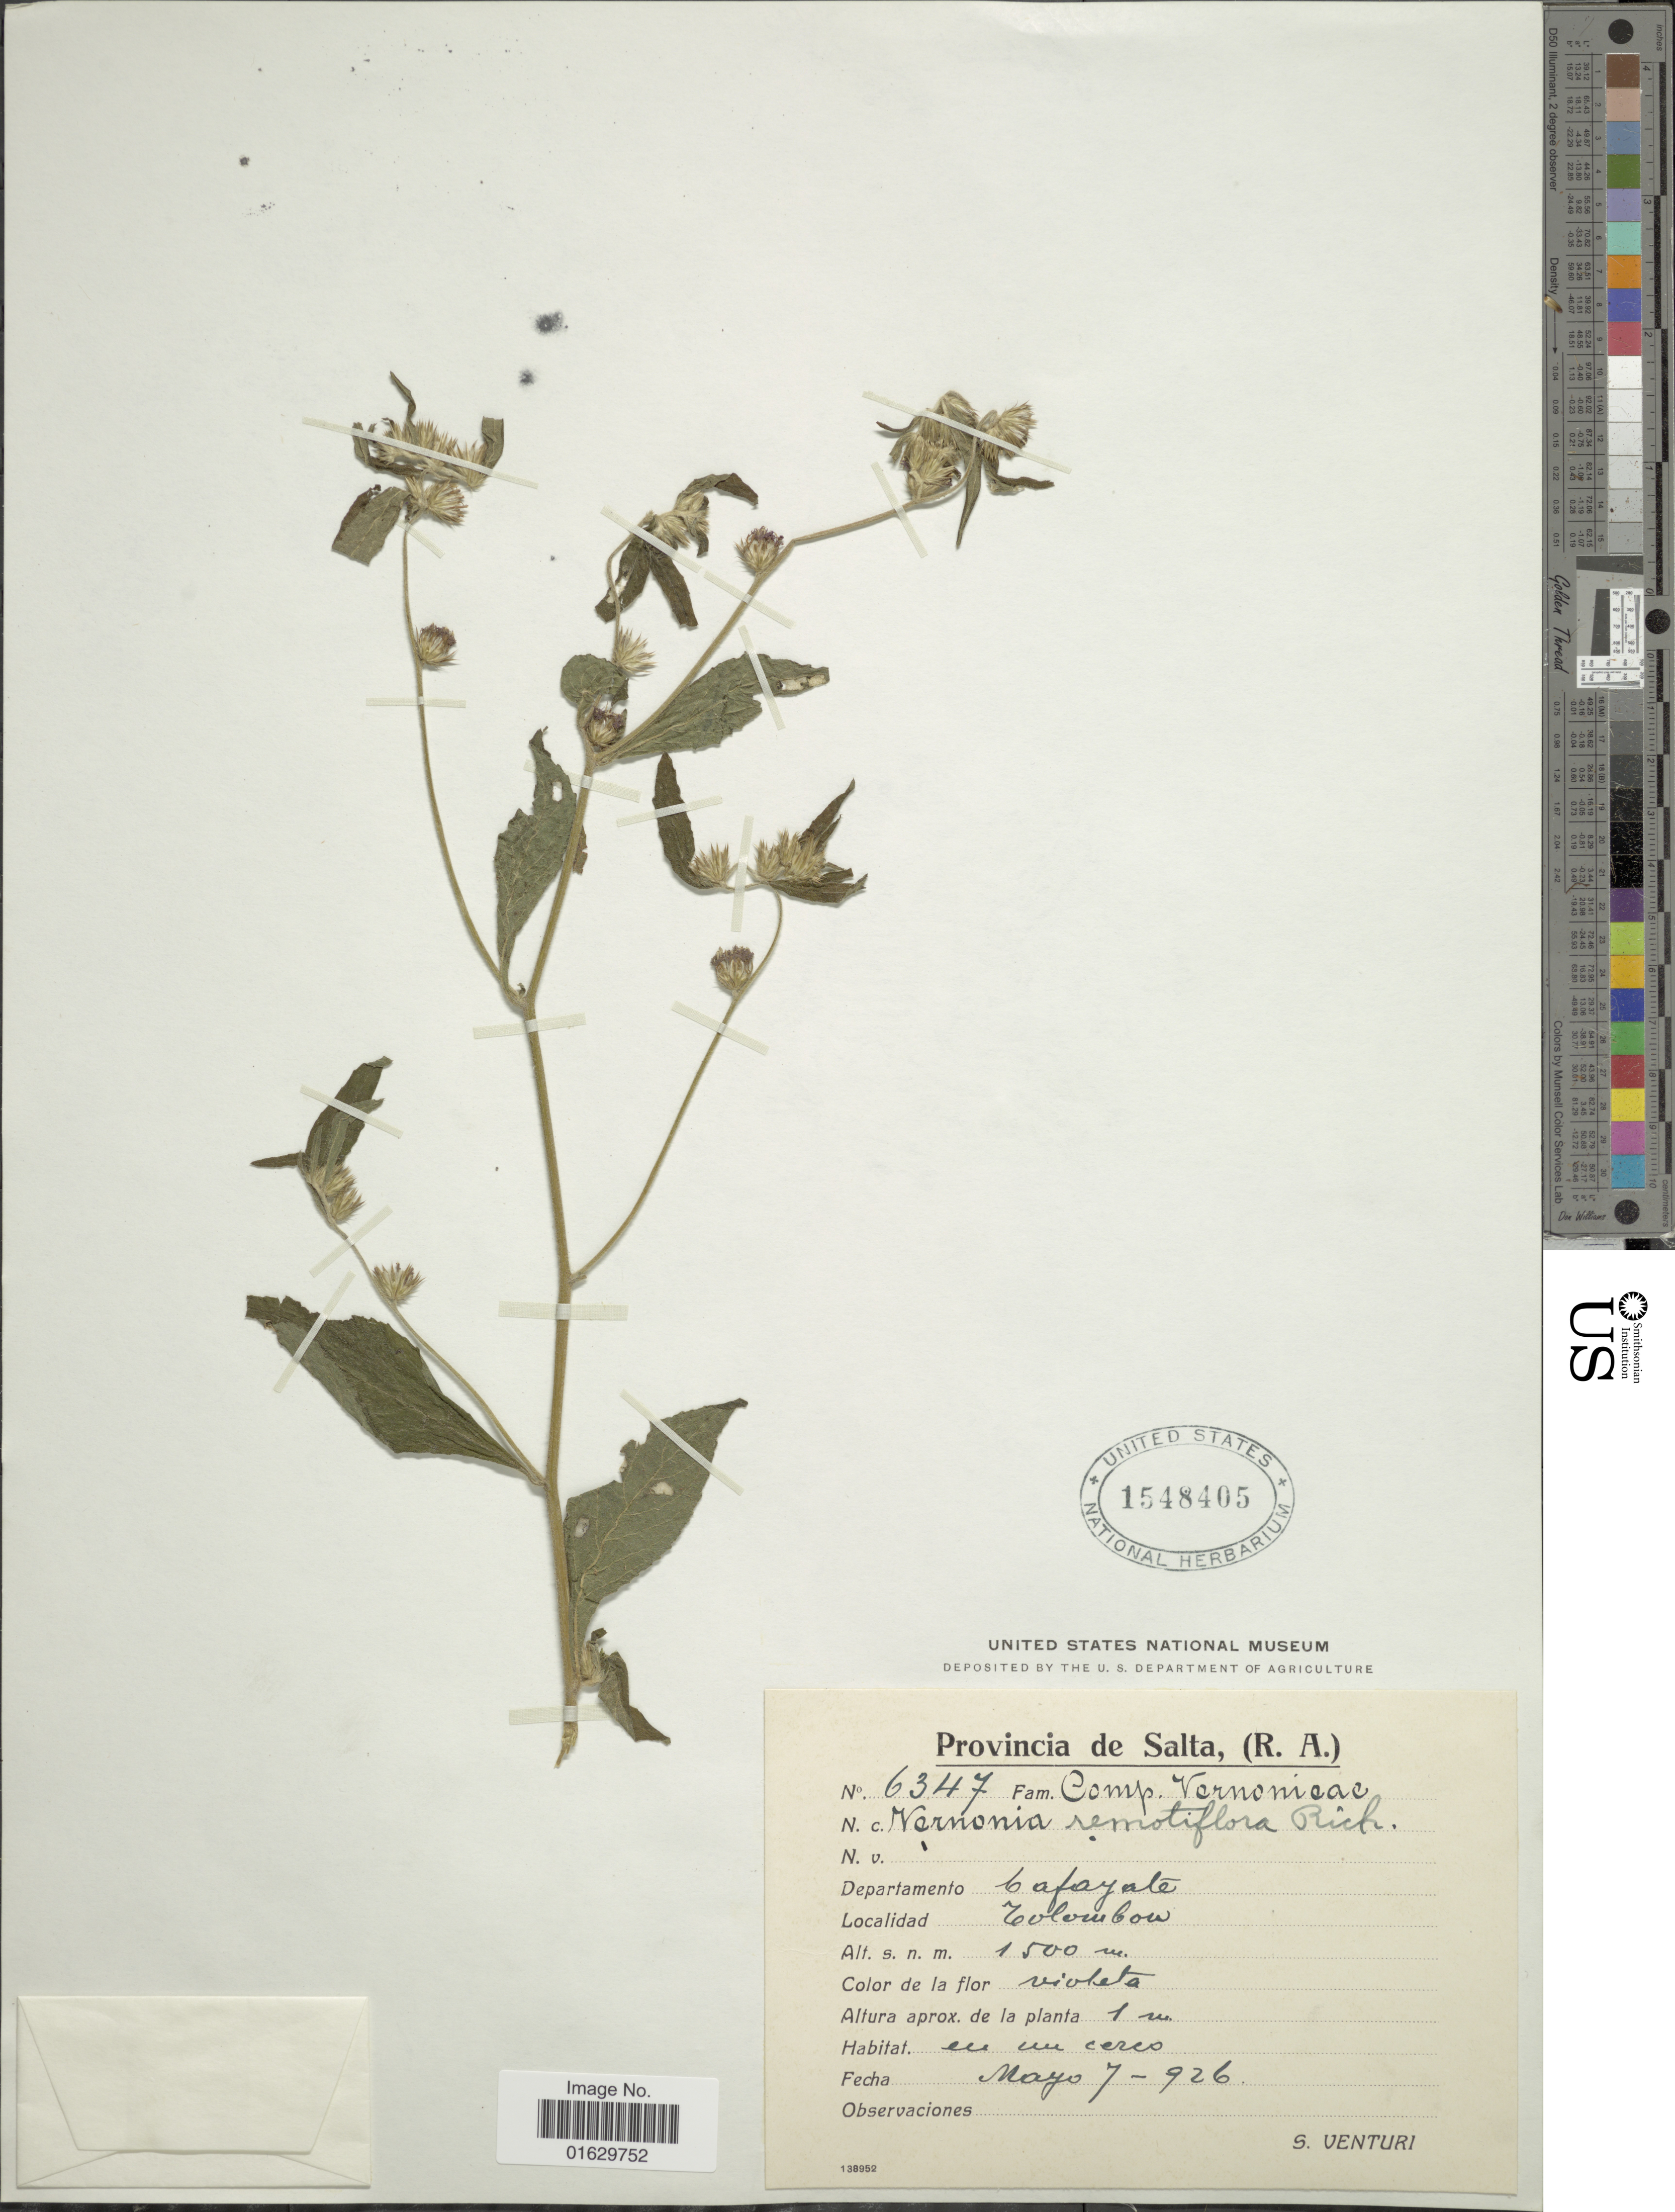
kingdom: Plantae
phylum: Tracheophyta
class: Magnoliopsida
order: Asterales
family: Asteraceae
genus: Lepidaploa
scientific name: Lepidaploa remotiflora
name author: (Rich.) H. Rob.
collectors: S. Venturi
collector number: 6347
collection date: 1926-05-07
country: Argentina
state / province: Salta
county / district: Cafayate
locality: Tolombón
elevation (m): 1500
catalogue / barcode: US 1548405